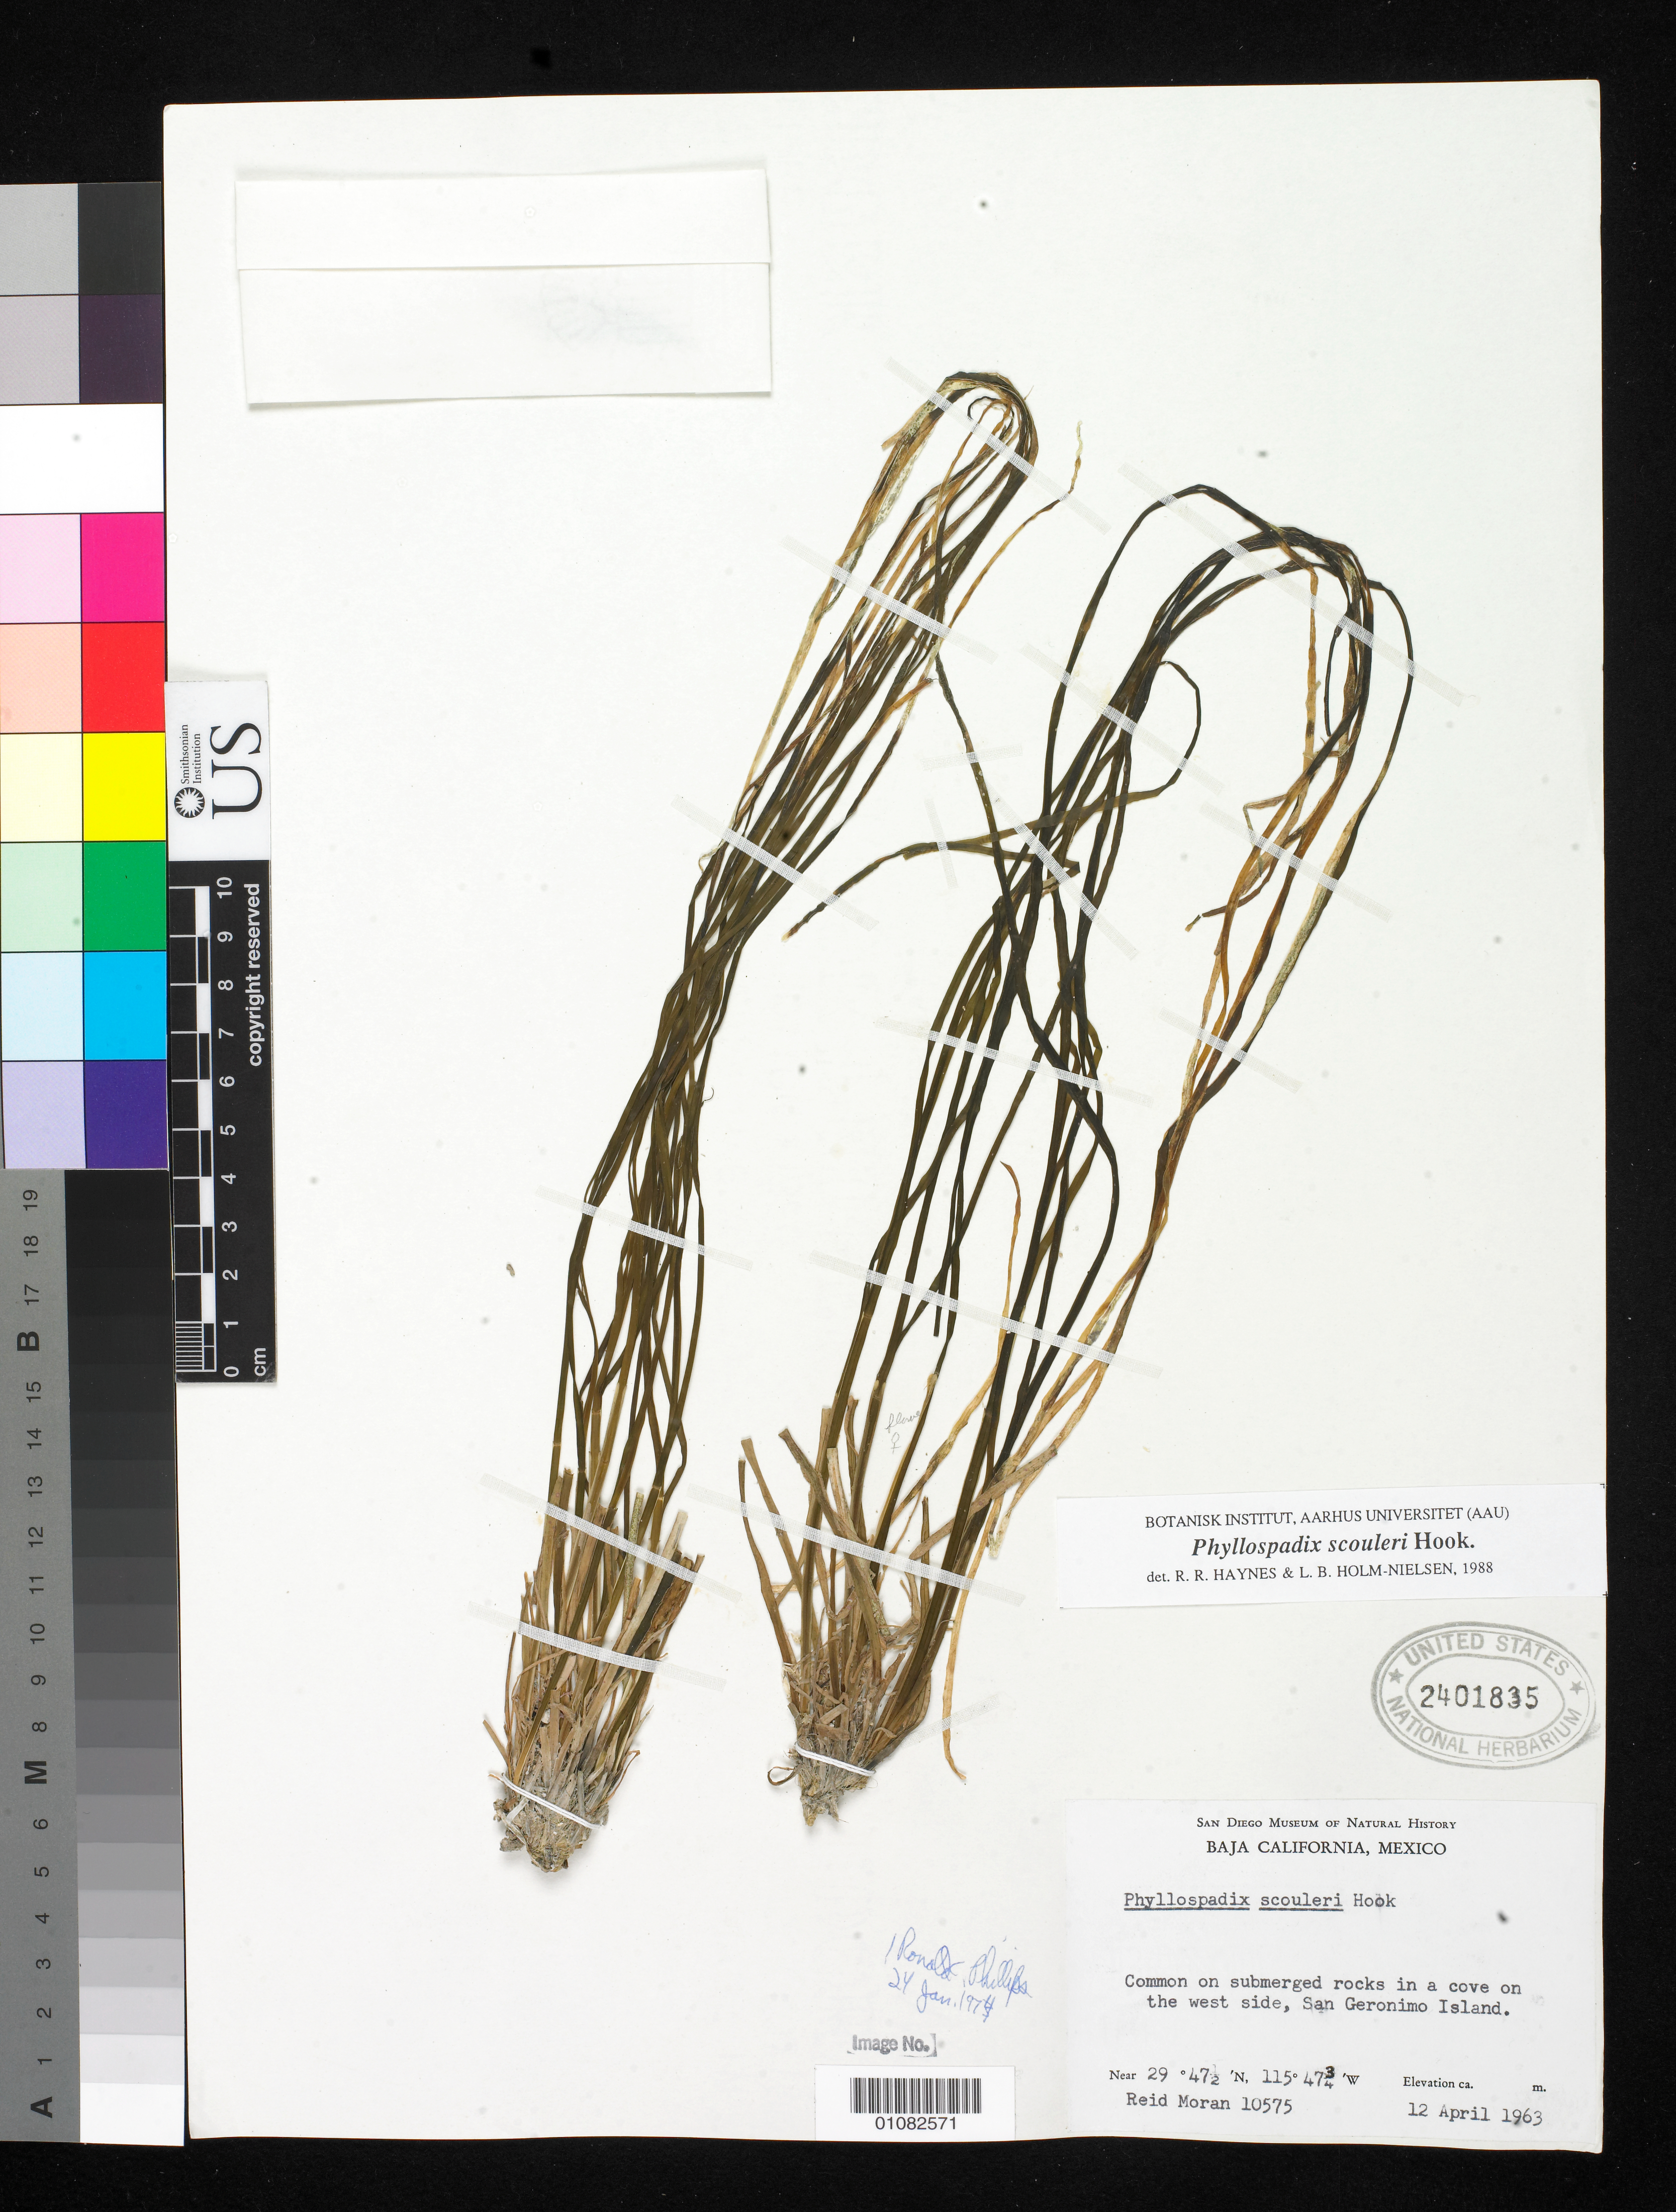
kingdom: Plantae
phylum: Tracheophyta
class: Liliopsida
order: Alismatales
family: Zosteraceae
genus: Phyllospadix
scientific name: Phyllospadix scouleri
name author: Hook.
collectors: R. V. Moran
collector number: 10575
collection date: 1963-04-12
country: Mexico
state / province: Baja California Norte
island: San Geronimo Island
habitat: Common on submerged rocks in a cove on the west side, San Geronimo Island.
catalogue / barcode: US 2401835